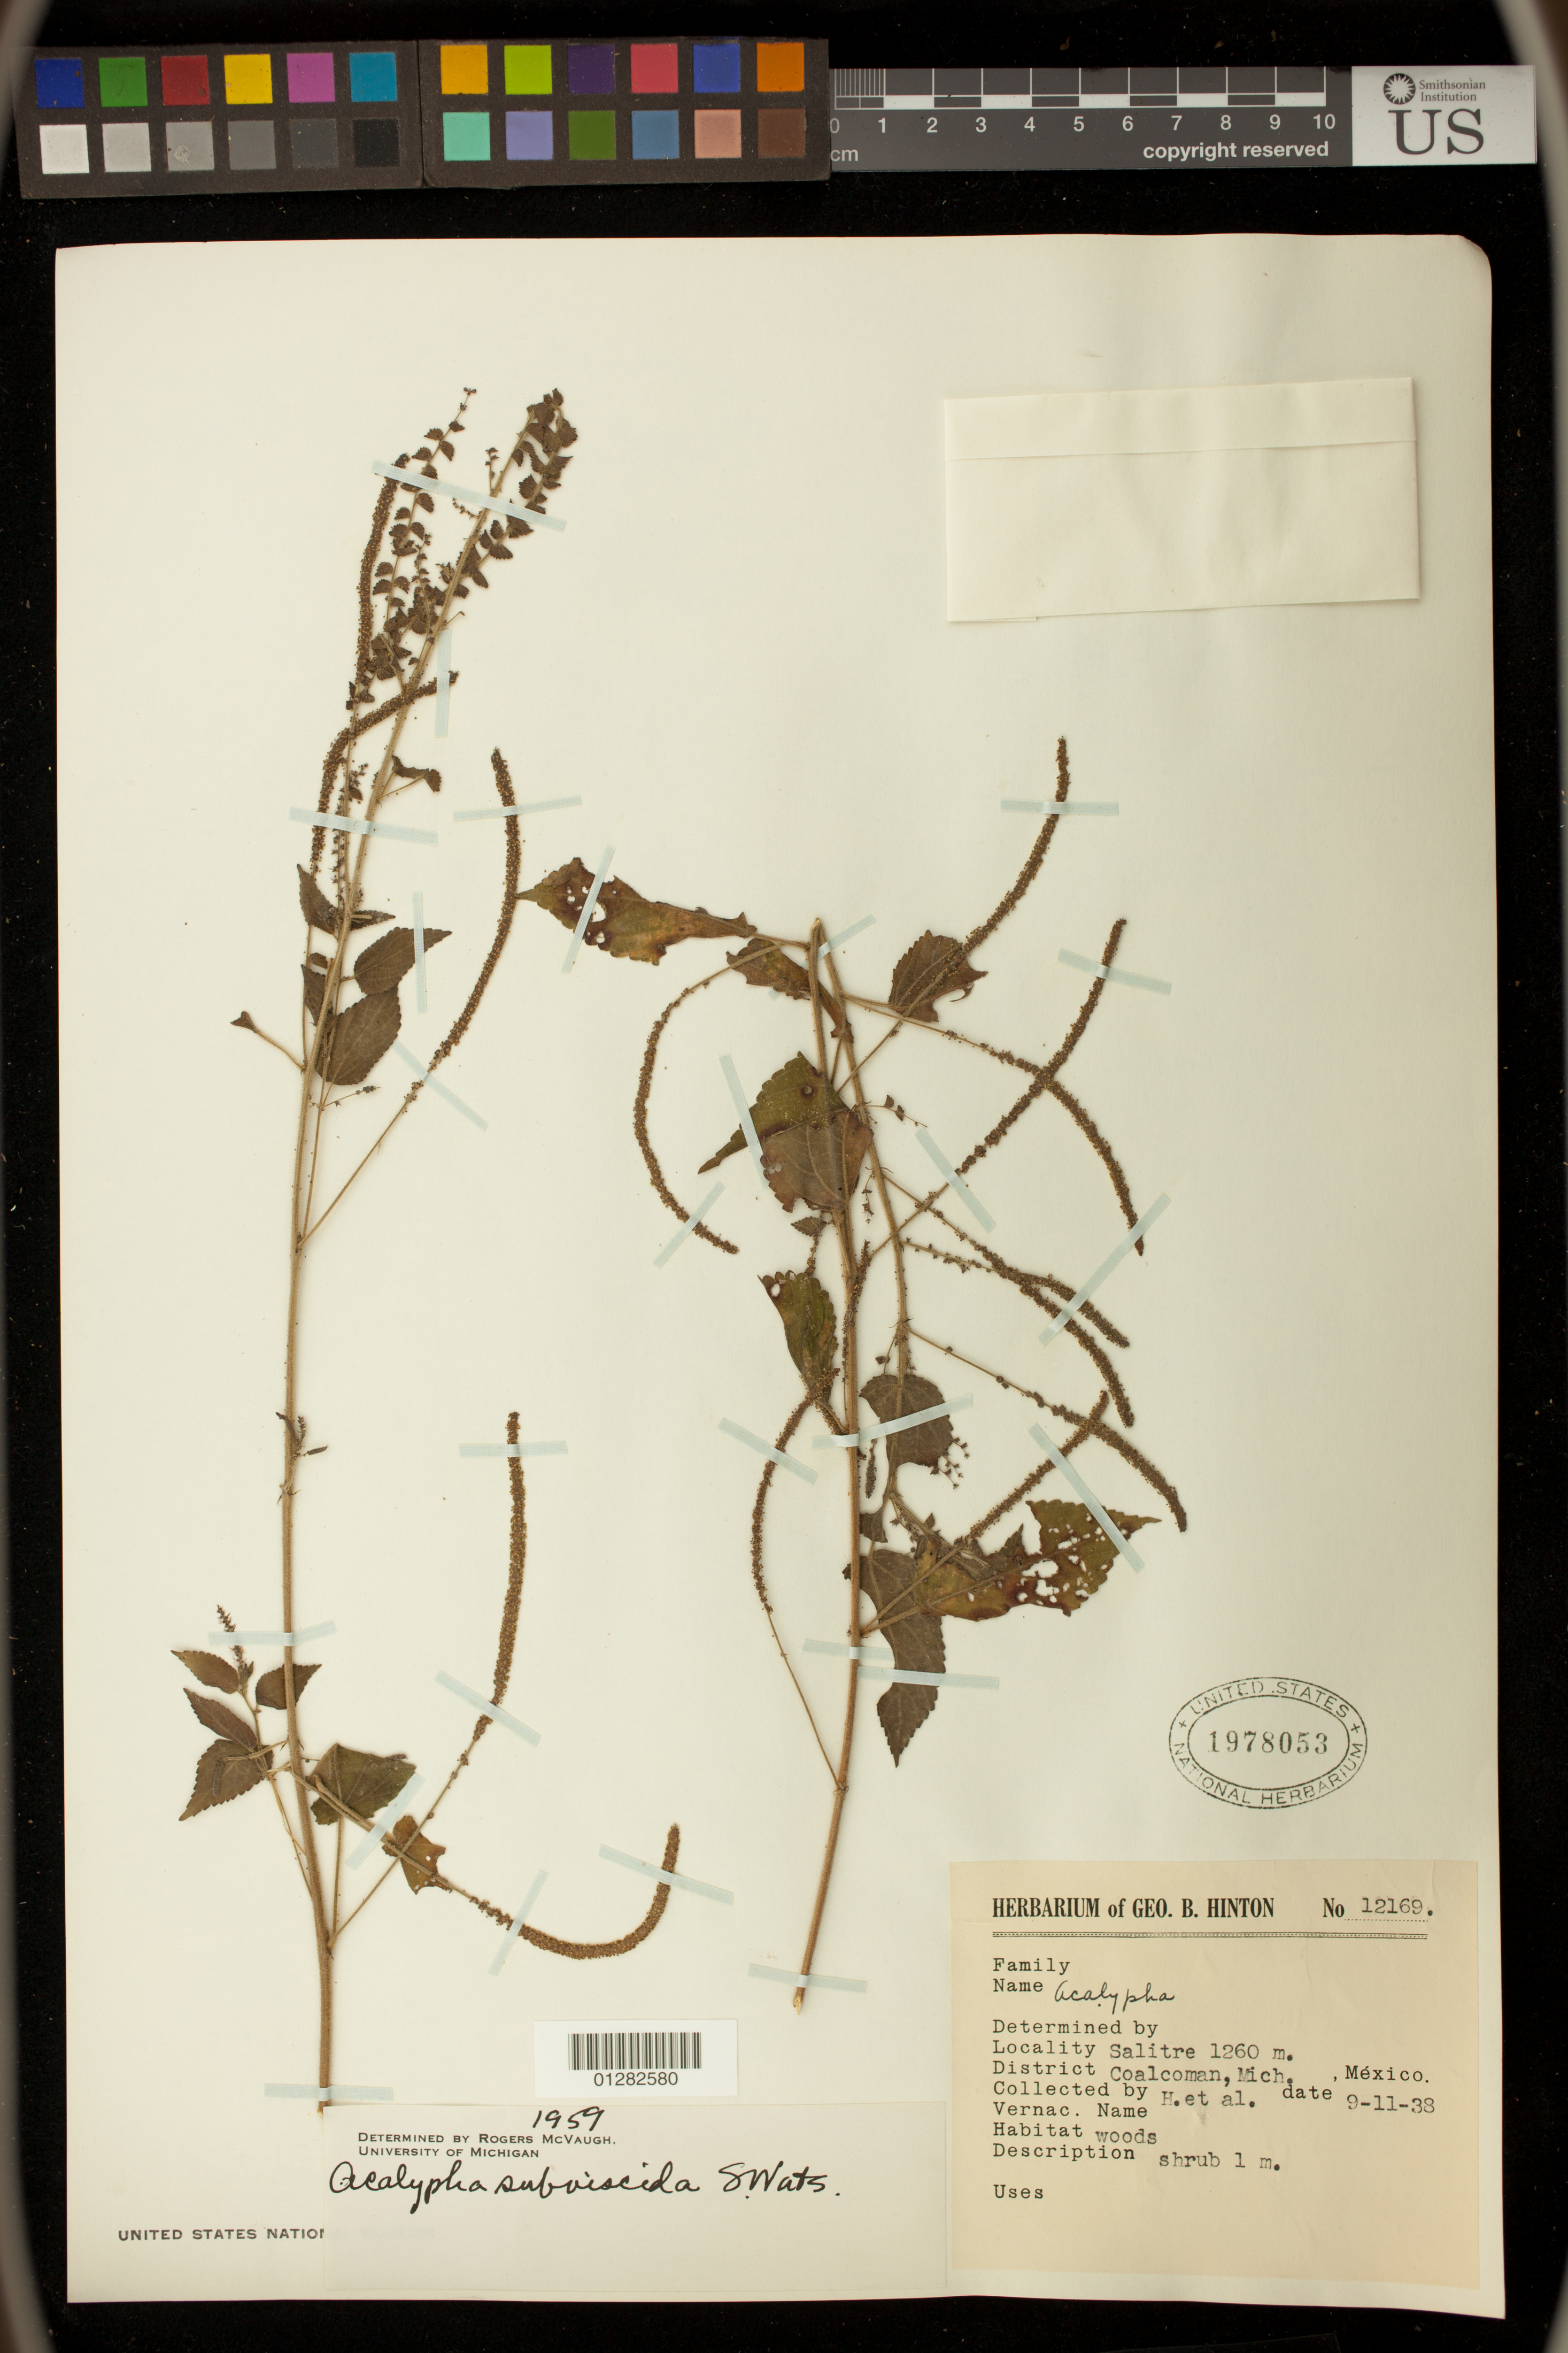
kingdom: Plantae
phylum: Tracheophyta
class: Magnoliopsida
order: Malpighiales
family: Euphorbiaceae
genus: Acalypha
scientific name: Acalypha subviscida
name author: S. Watson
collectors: M. Botteri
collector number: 12169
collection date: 1938-09-11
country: Mexico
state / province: Michoacán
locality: Salitre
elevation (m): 1260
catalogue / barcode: US 1978053